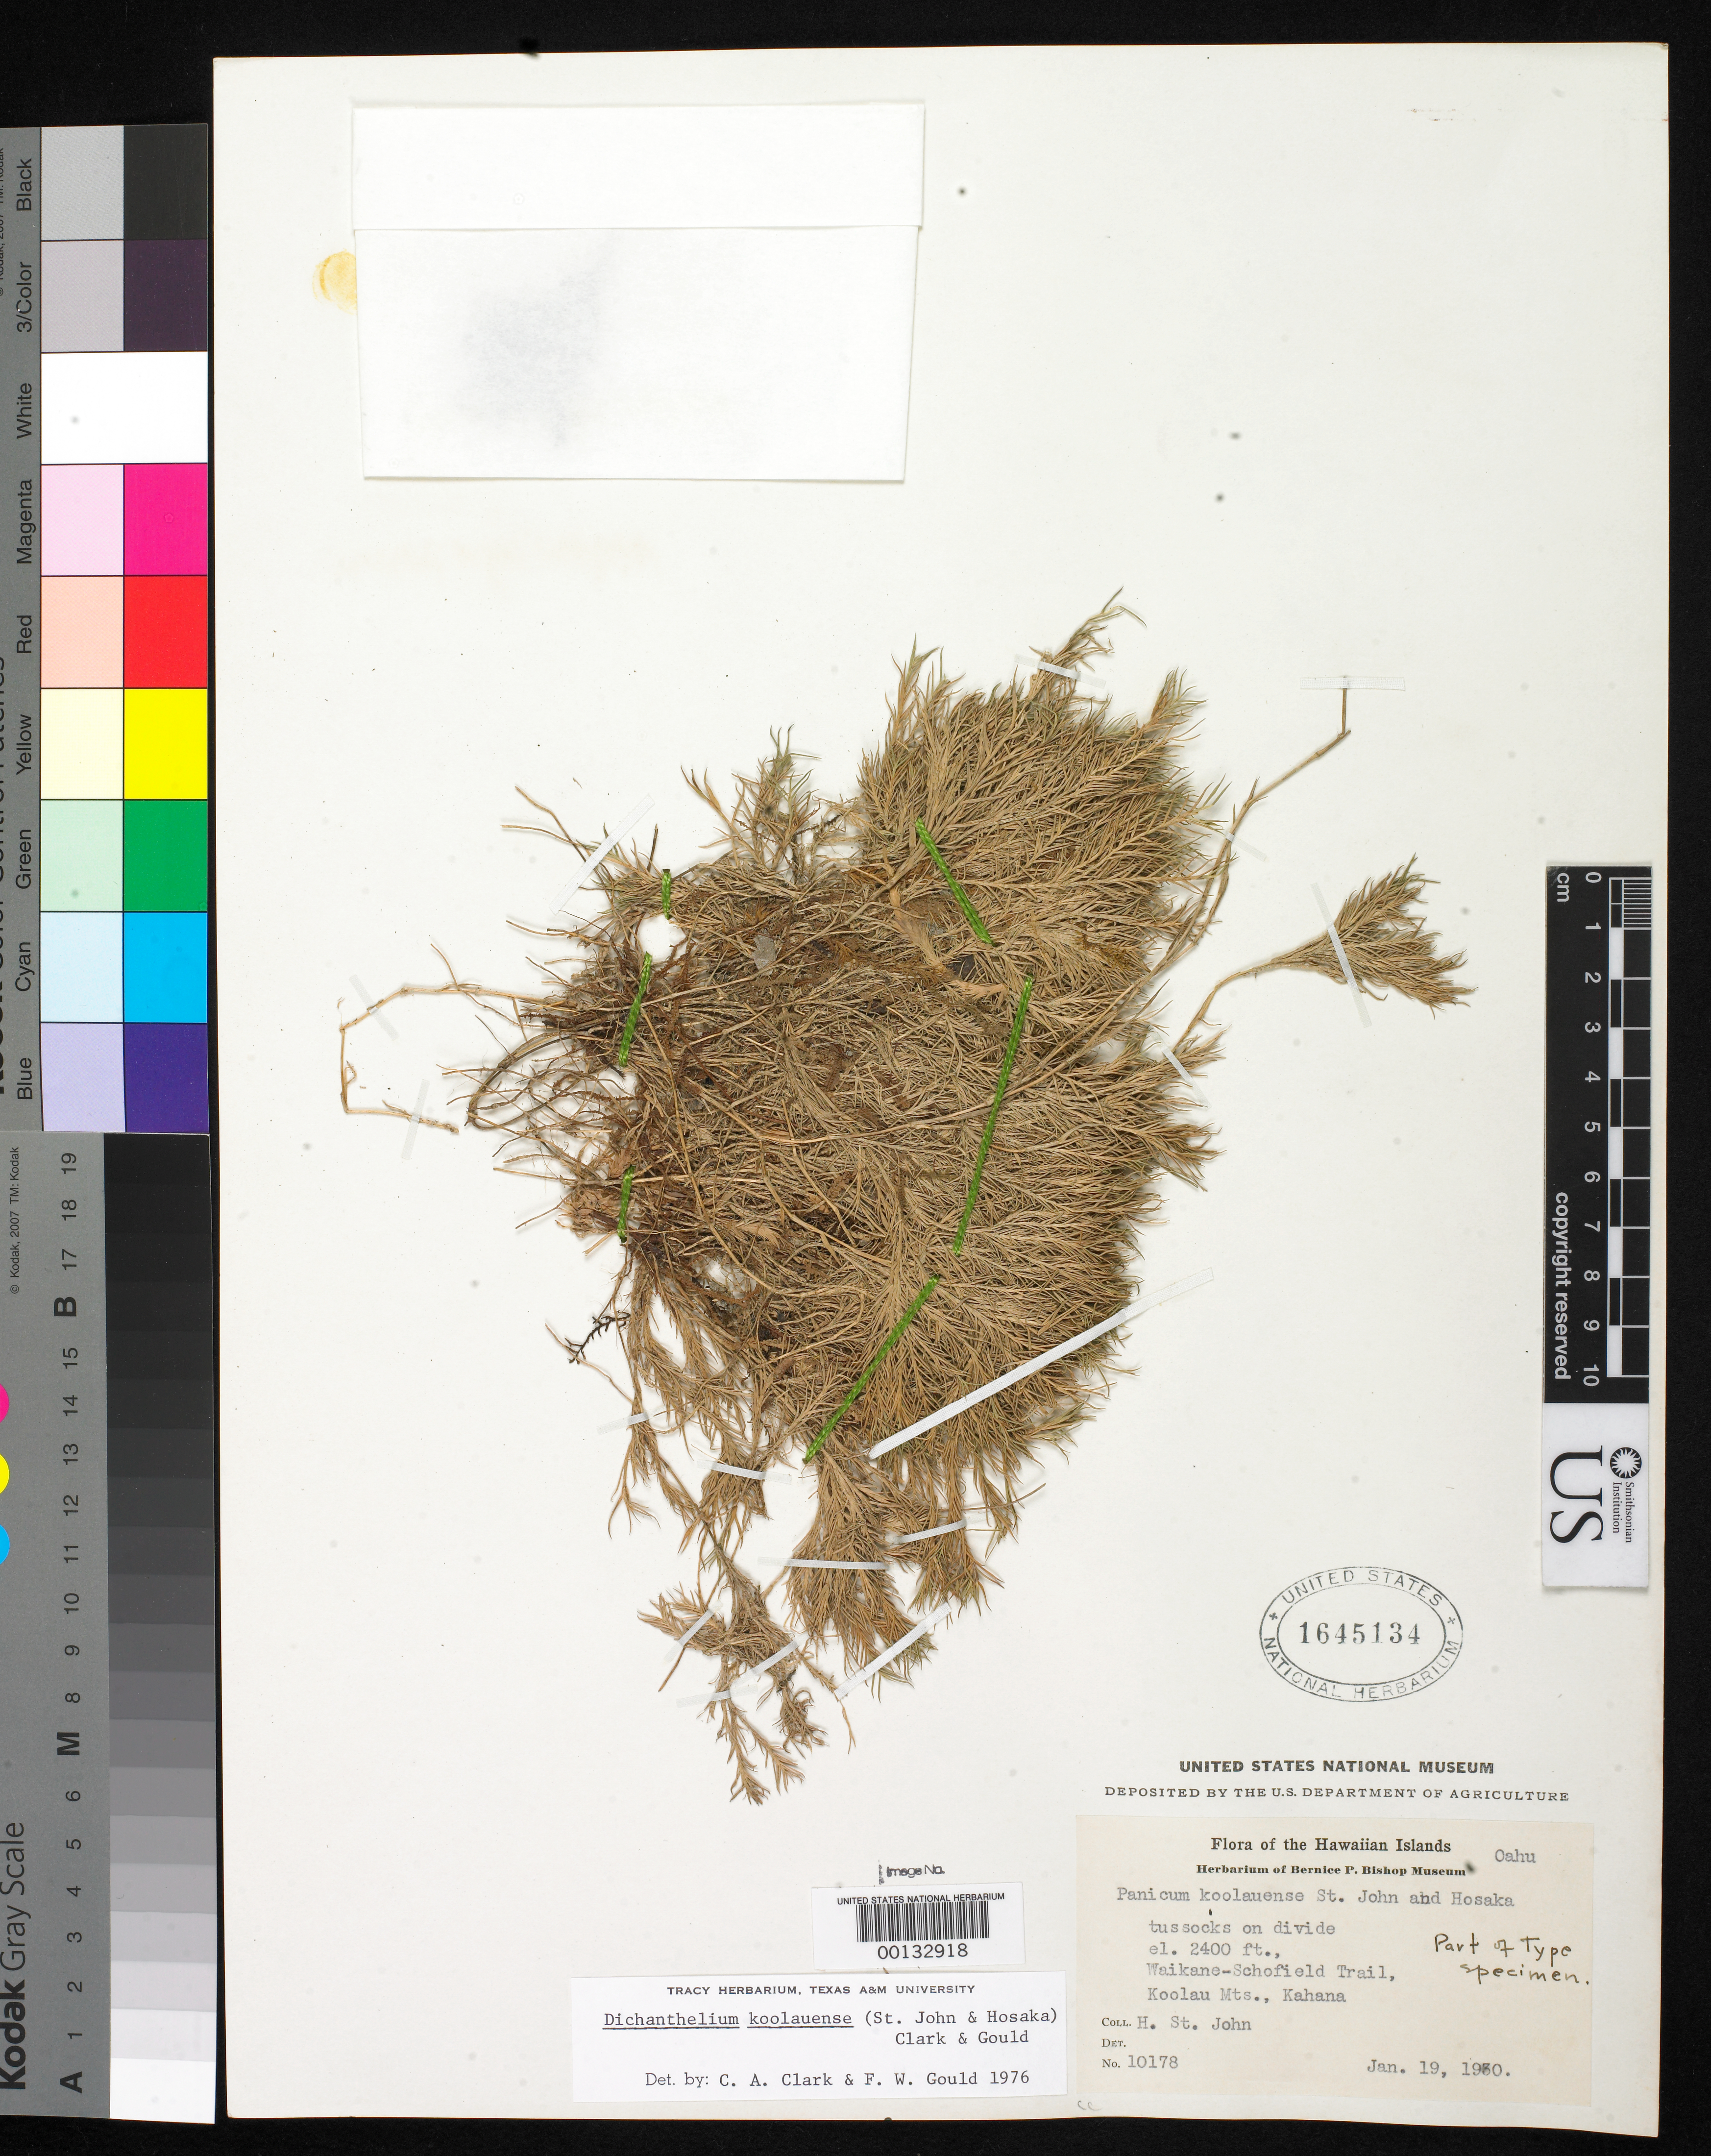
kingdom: Plantae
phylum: Tracheophyta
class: Liliopsida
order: Poales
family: Poaceae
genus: Panicum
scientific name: Panicum koolauense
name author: H. St. John & Hosaka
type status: Type Fragment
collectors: H. St. John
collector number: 10178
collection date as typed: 19 Jan 1930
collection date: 1930-01-19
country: United States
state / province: Hawaii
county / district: Honolulu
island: Oahu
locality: Waikane-Schofield trail, Koolau Mts., Kahana.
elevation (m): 732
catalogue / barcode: US 1645134